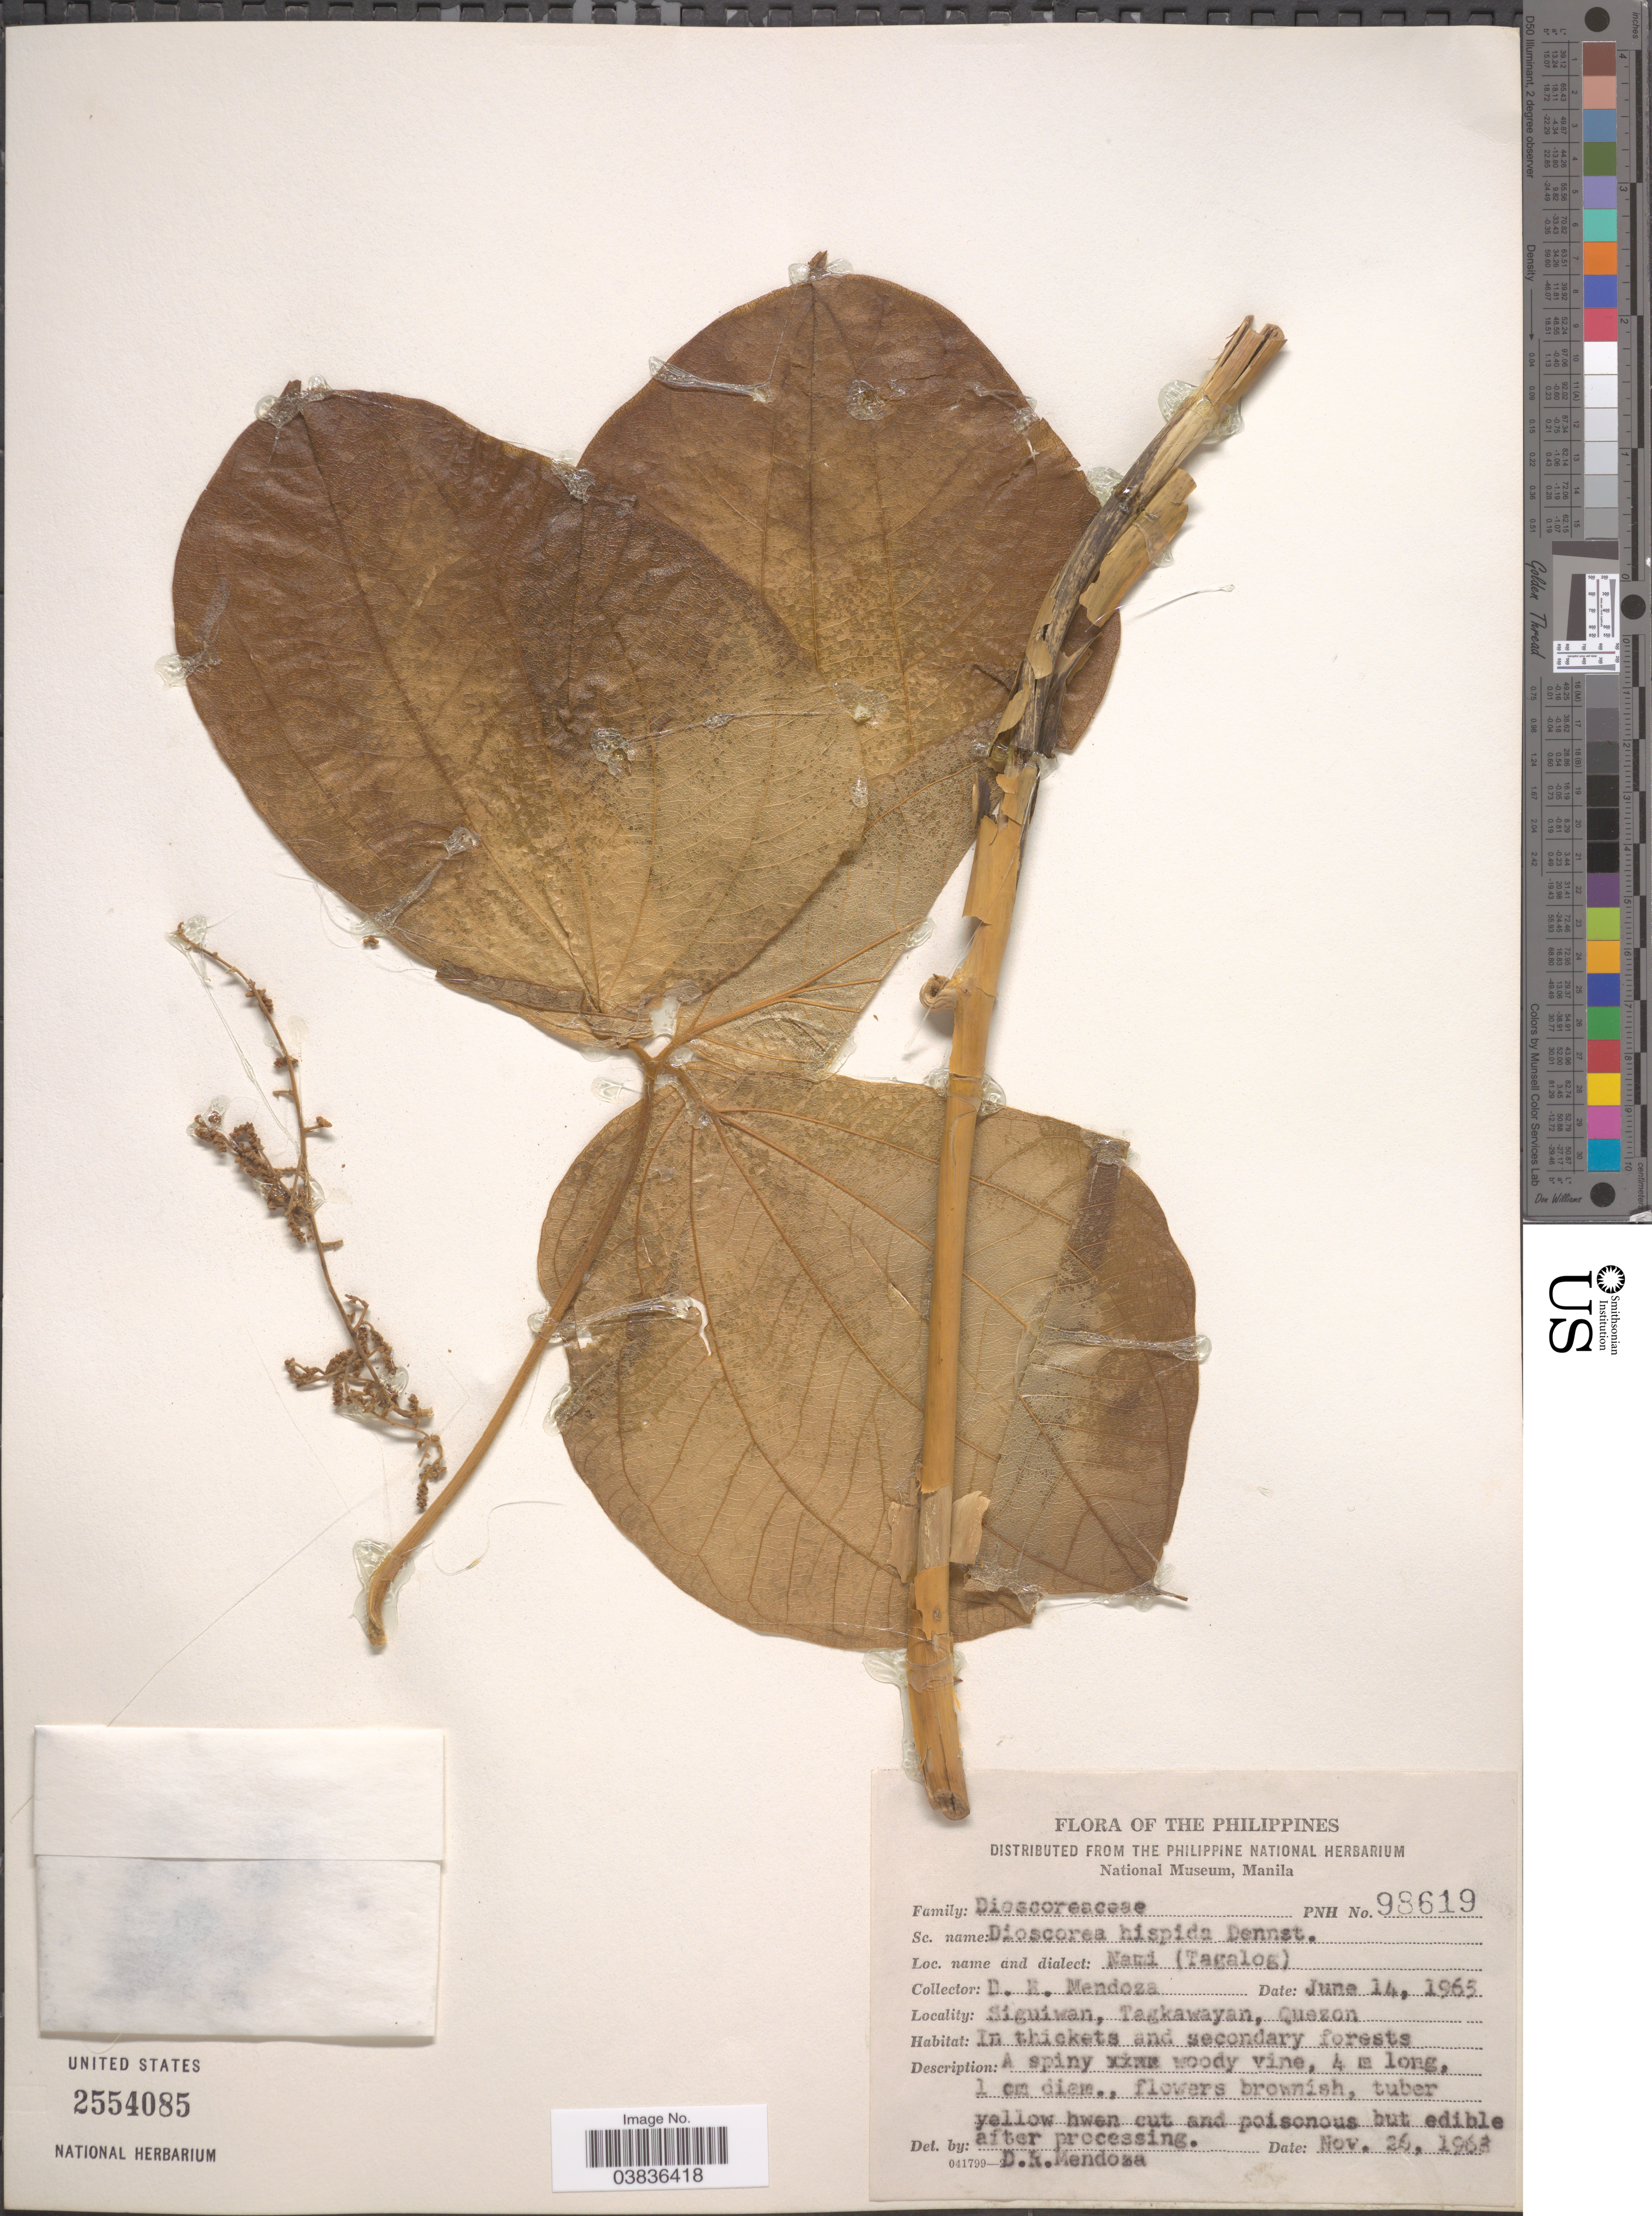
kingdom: Plantae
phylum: Tracheophyta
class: Liliopsida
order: Dioscoreales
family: Dioscoreaceae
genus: Dioscorea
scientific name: Dioscorea hispida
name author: Dennst.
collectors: D. Mendoza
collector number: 98619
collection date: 1965-06-14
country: Philippines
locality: Siguiwan, Tagkawayan, Quezon.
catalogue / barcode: US 2554085